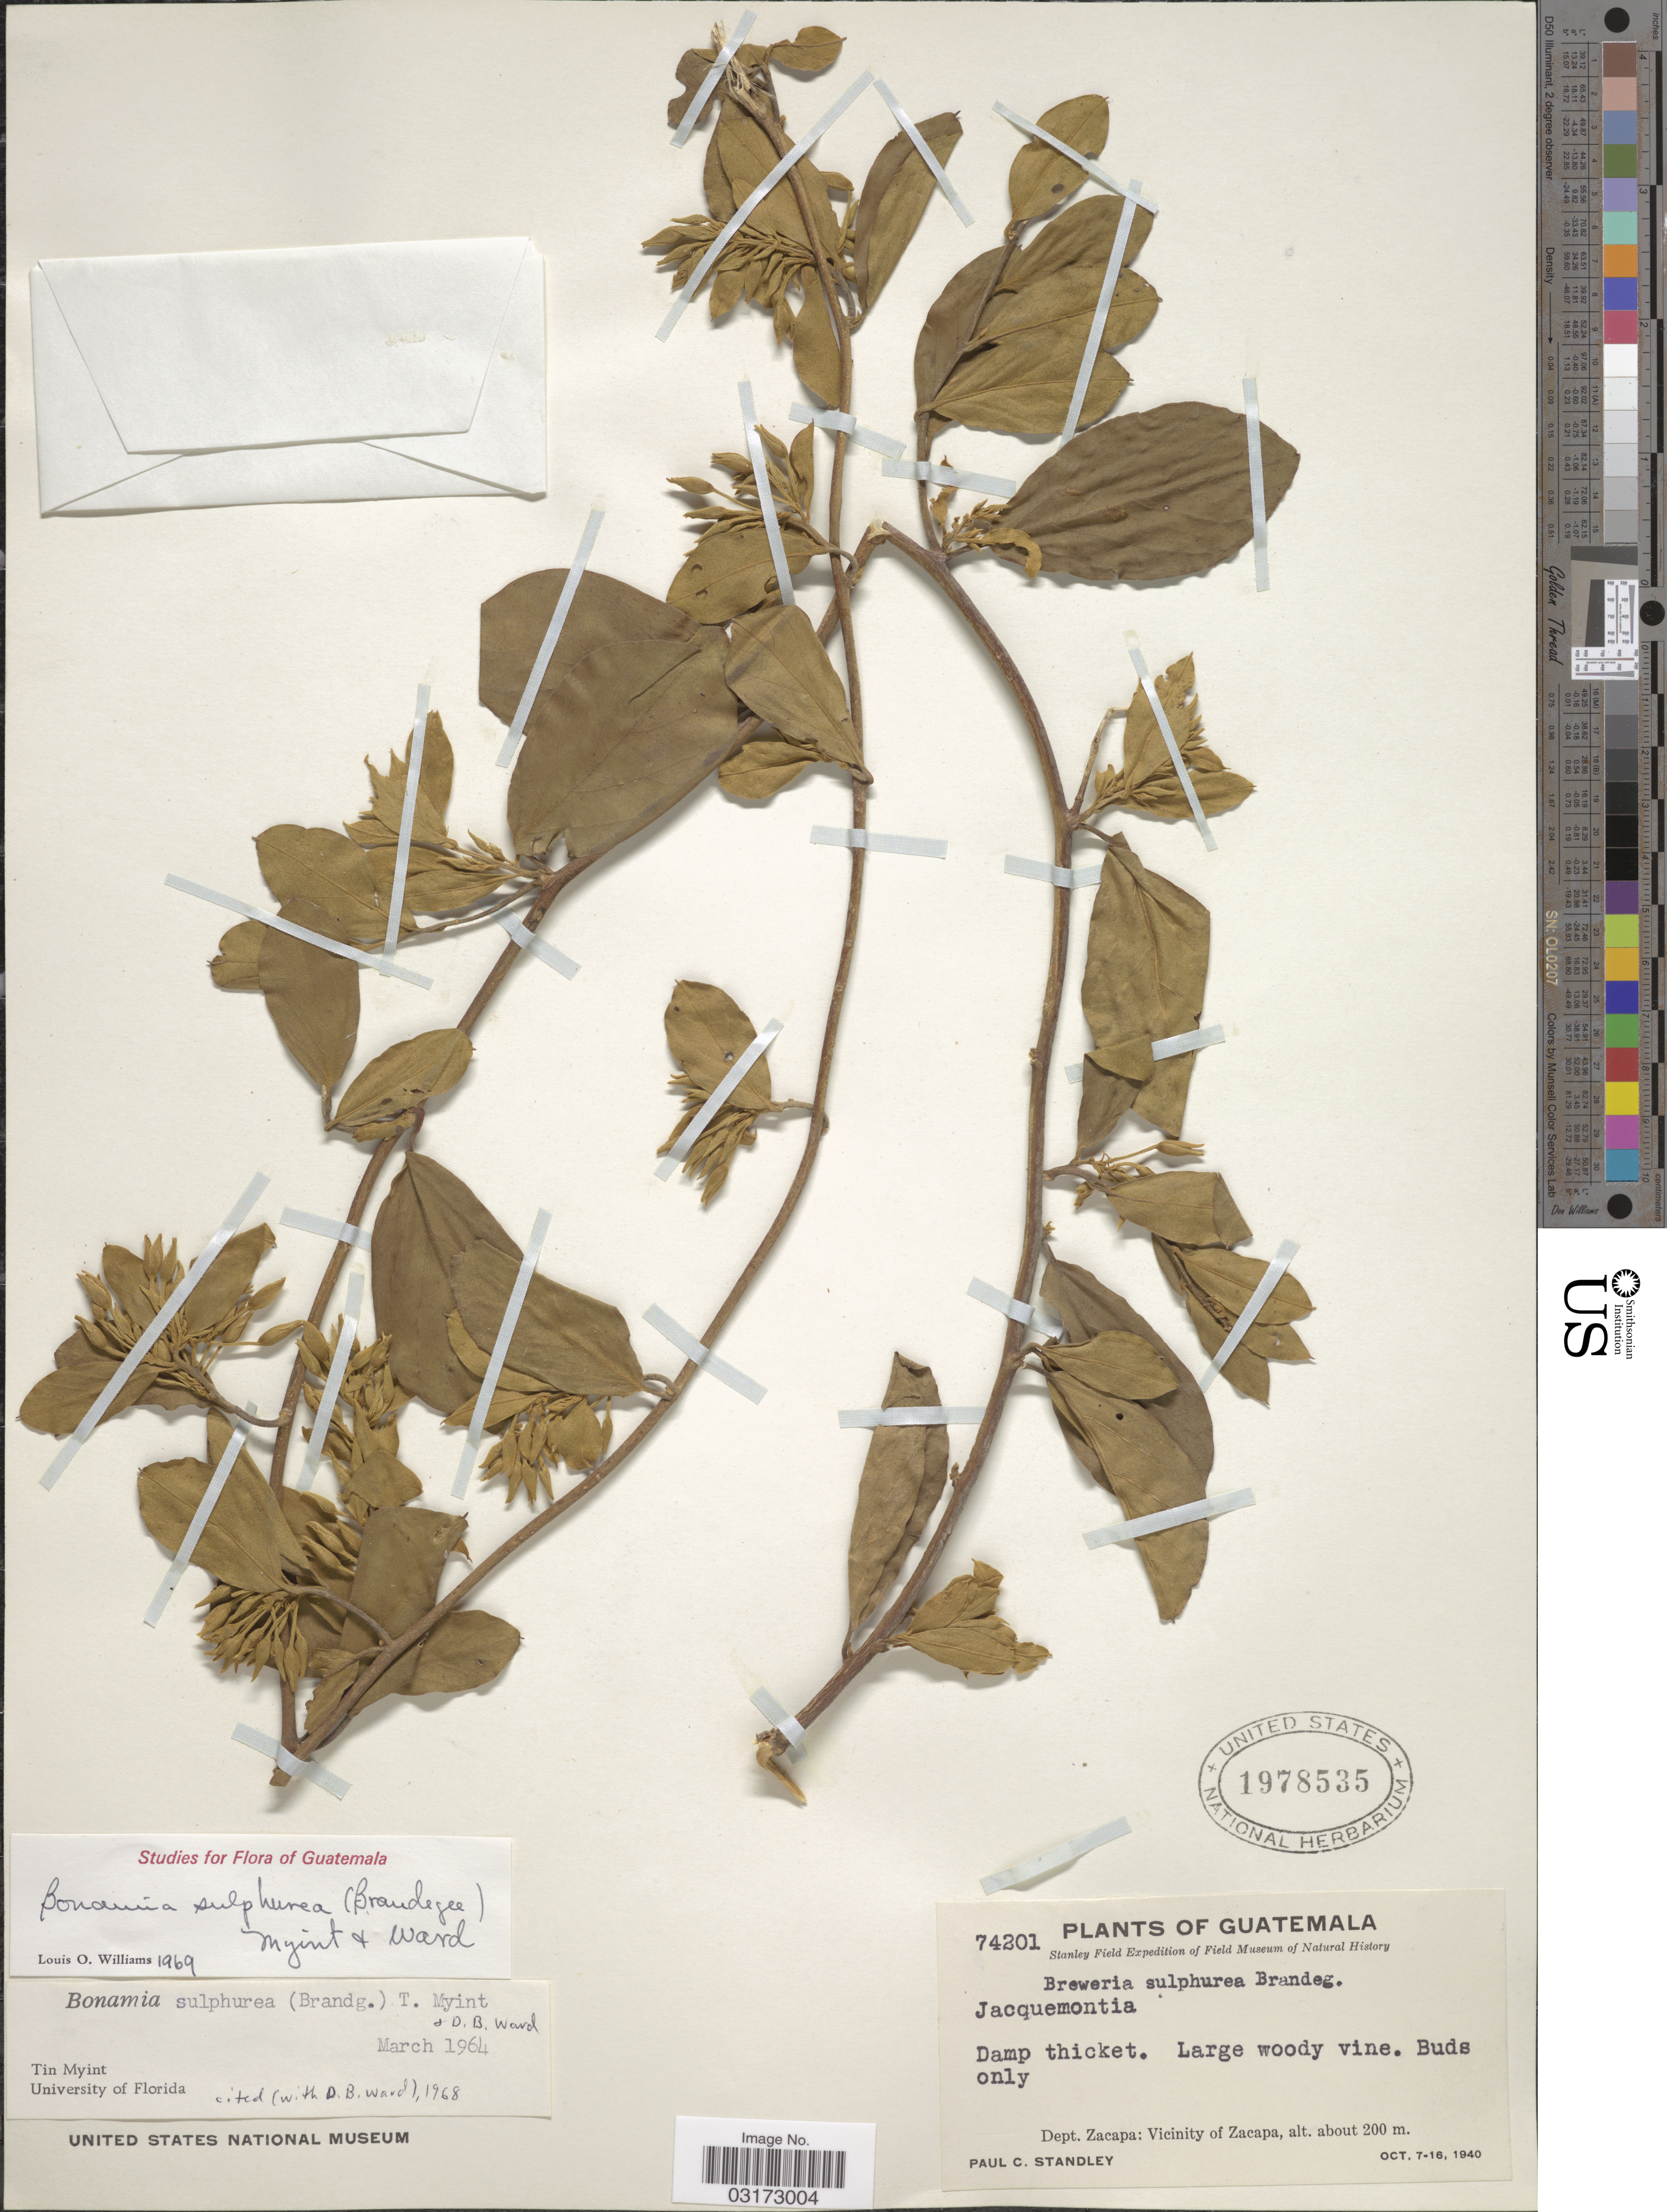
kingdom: Plantae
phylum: Tracheophyta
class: Magnoliopsida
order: Solanales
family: Convolvulaceae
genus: Bonamia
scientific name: Bonamia sulphurea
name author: (Brandegee) Myint & D.B. Ward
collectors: P. C. Standley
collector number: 74201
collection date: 1940-10-07/1940-10-16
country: Guatemala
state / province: Zacapa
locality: Dept. Zacapa: Vicinity of Zacapa.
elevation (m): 200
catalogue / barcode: US 1978535